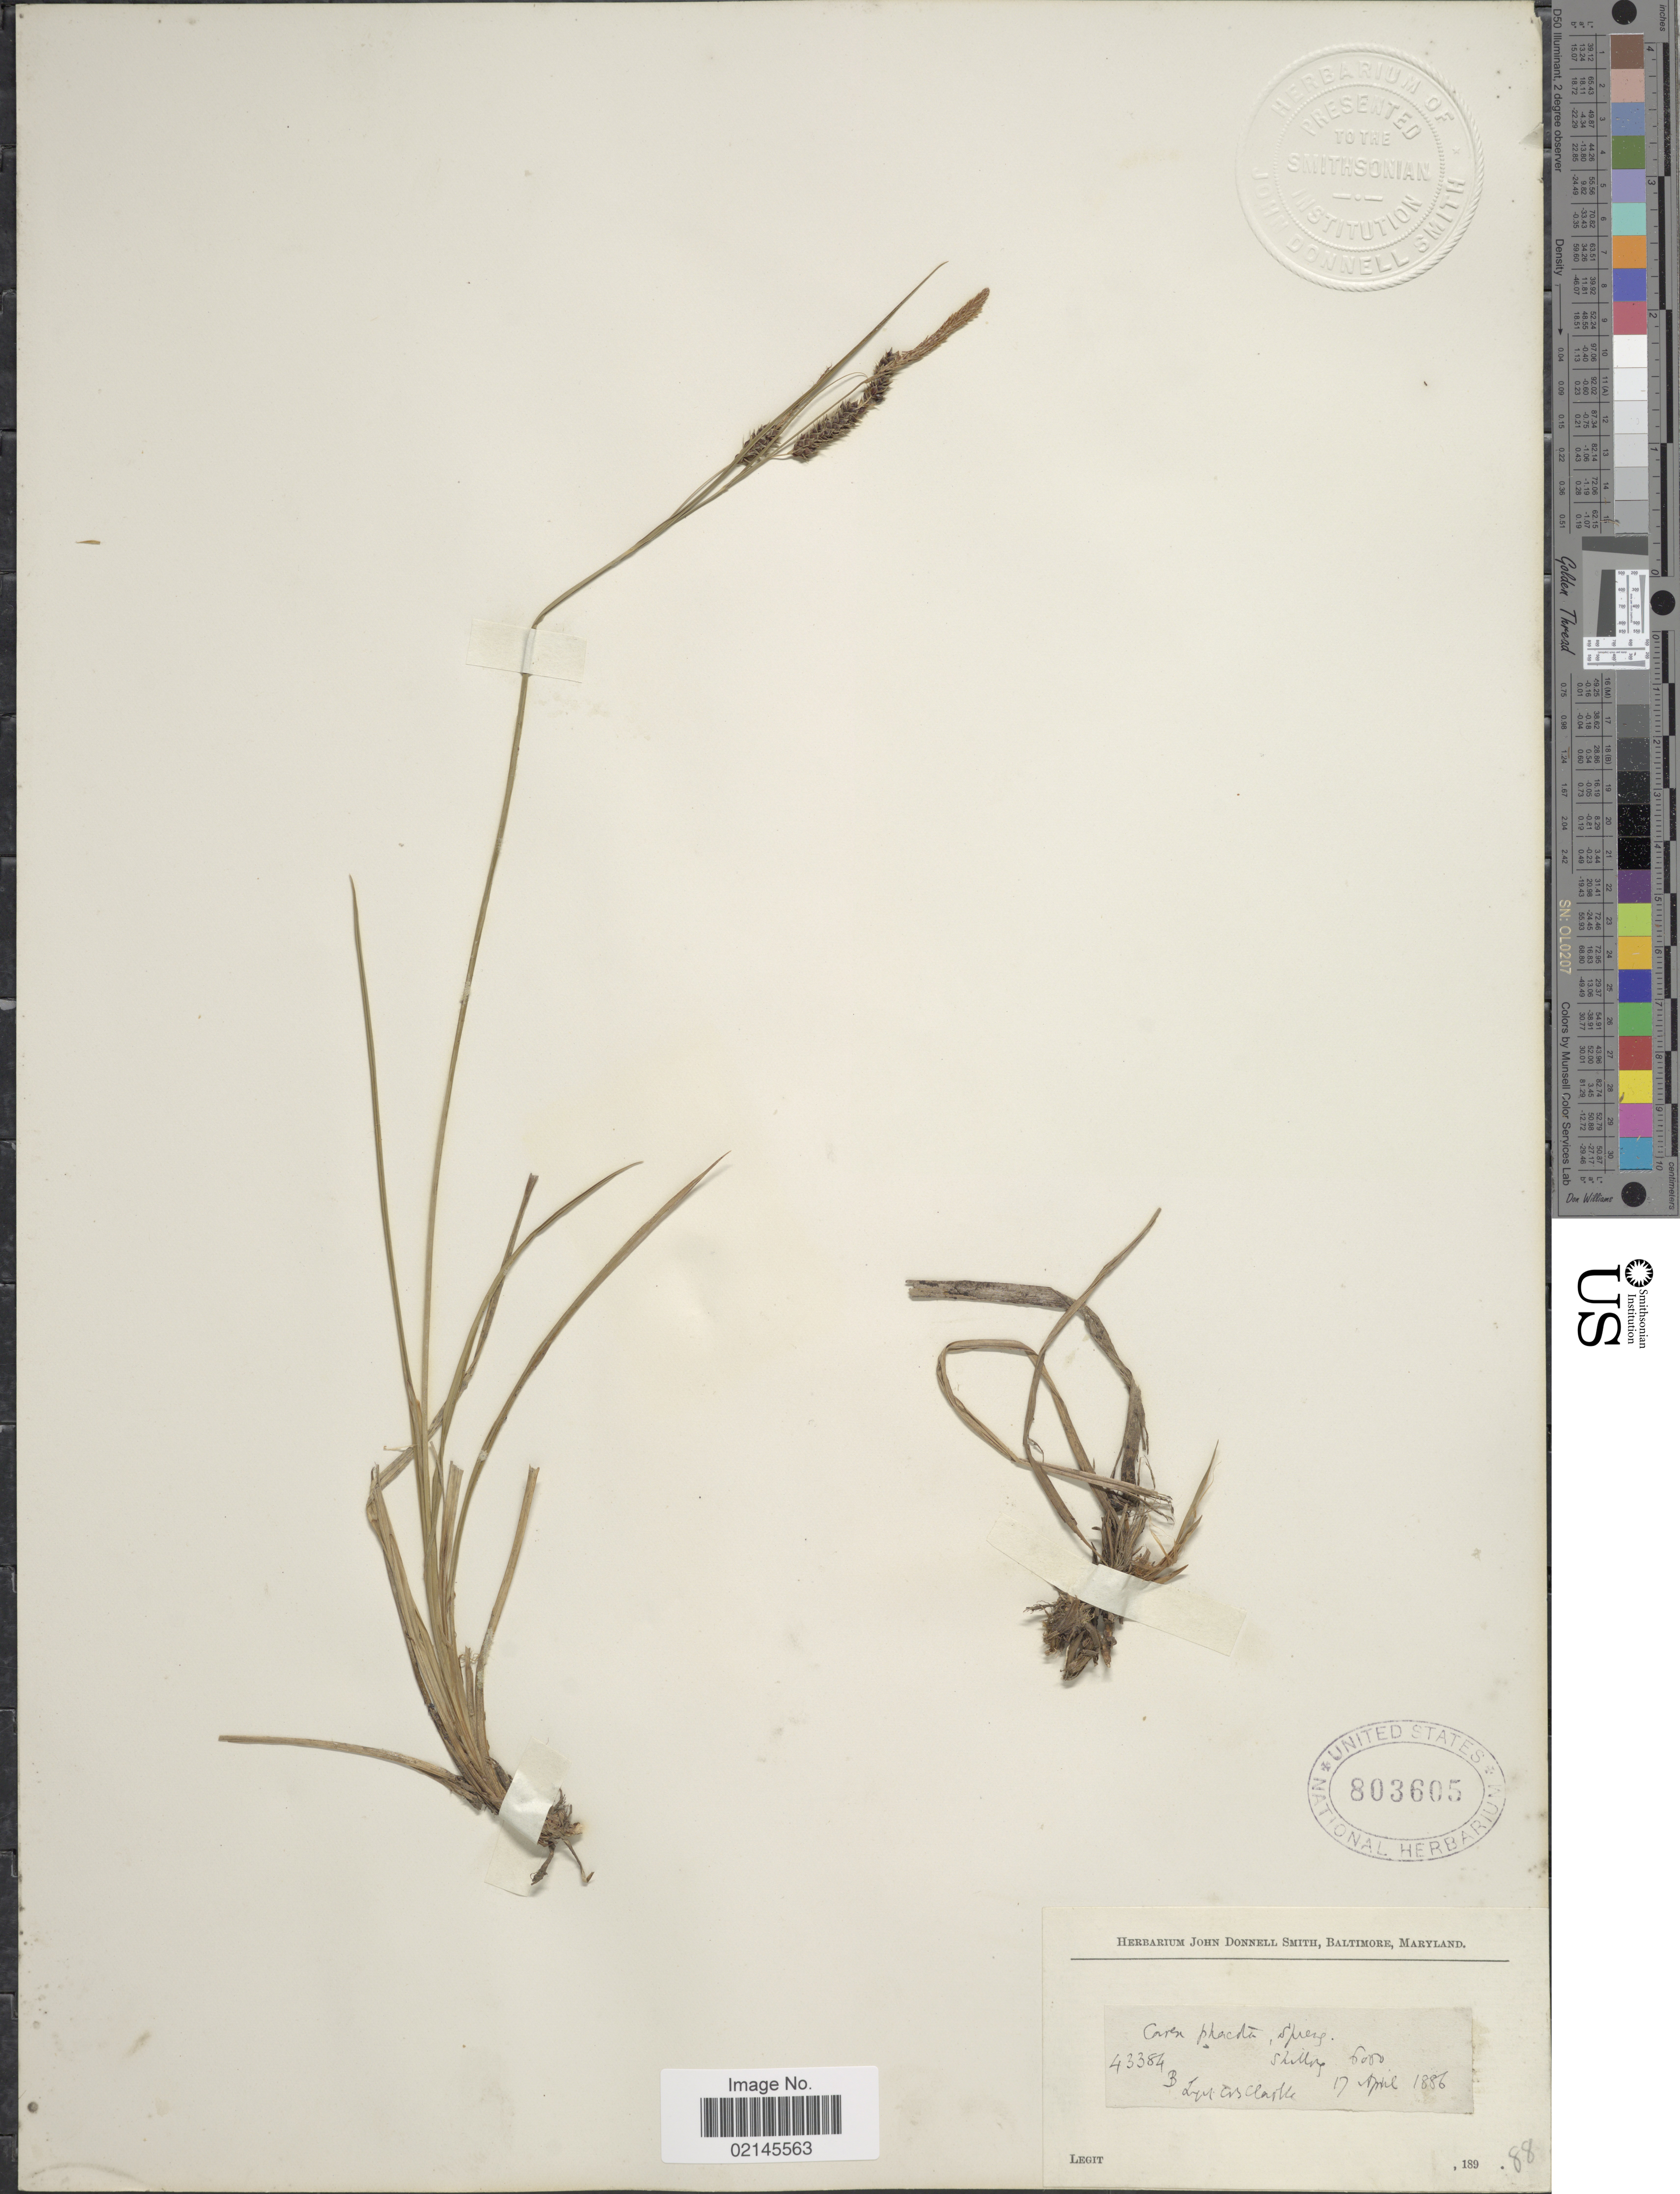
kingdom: Plantae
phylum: Tracheophyta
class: Liliopsida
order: Poales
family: Cyperaceae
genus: Carex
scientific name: Carex phacota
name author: Spreng.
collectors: C. B. Clarke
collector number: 43384B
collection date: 1886-04-17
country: India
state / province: Meghalaya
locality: Shillong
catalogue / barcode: US 803605